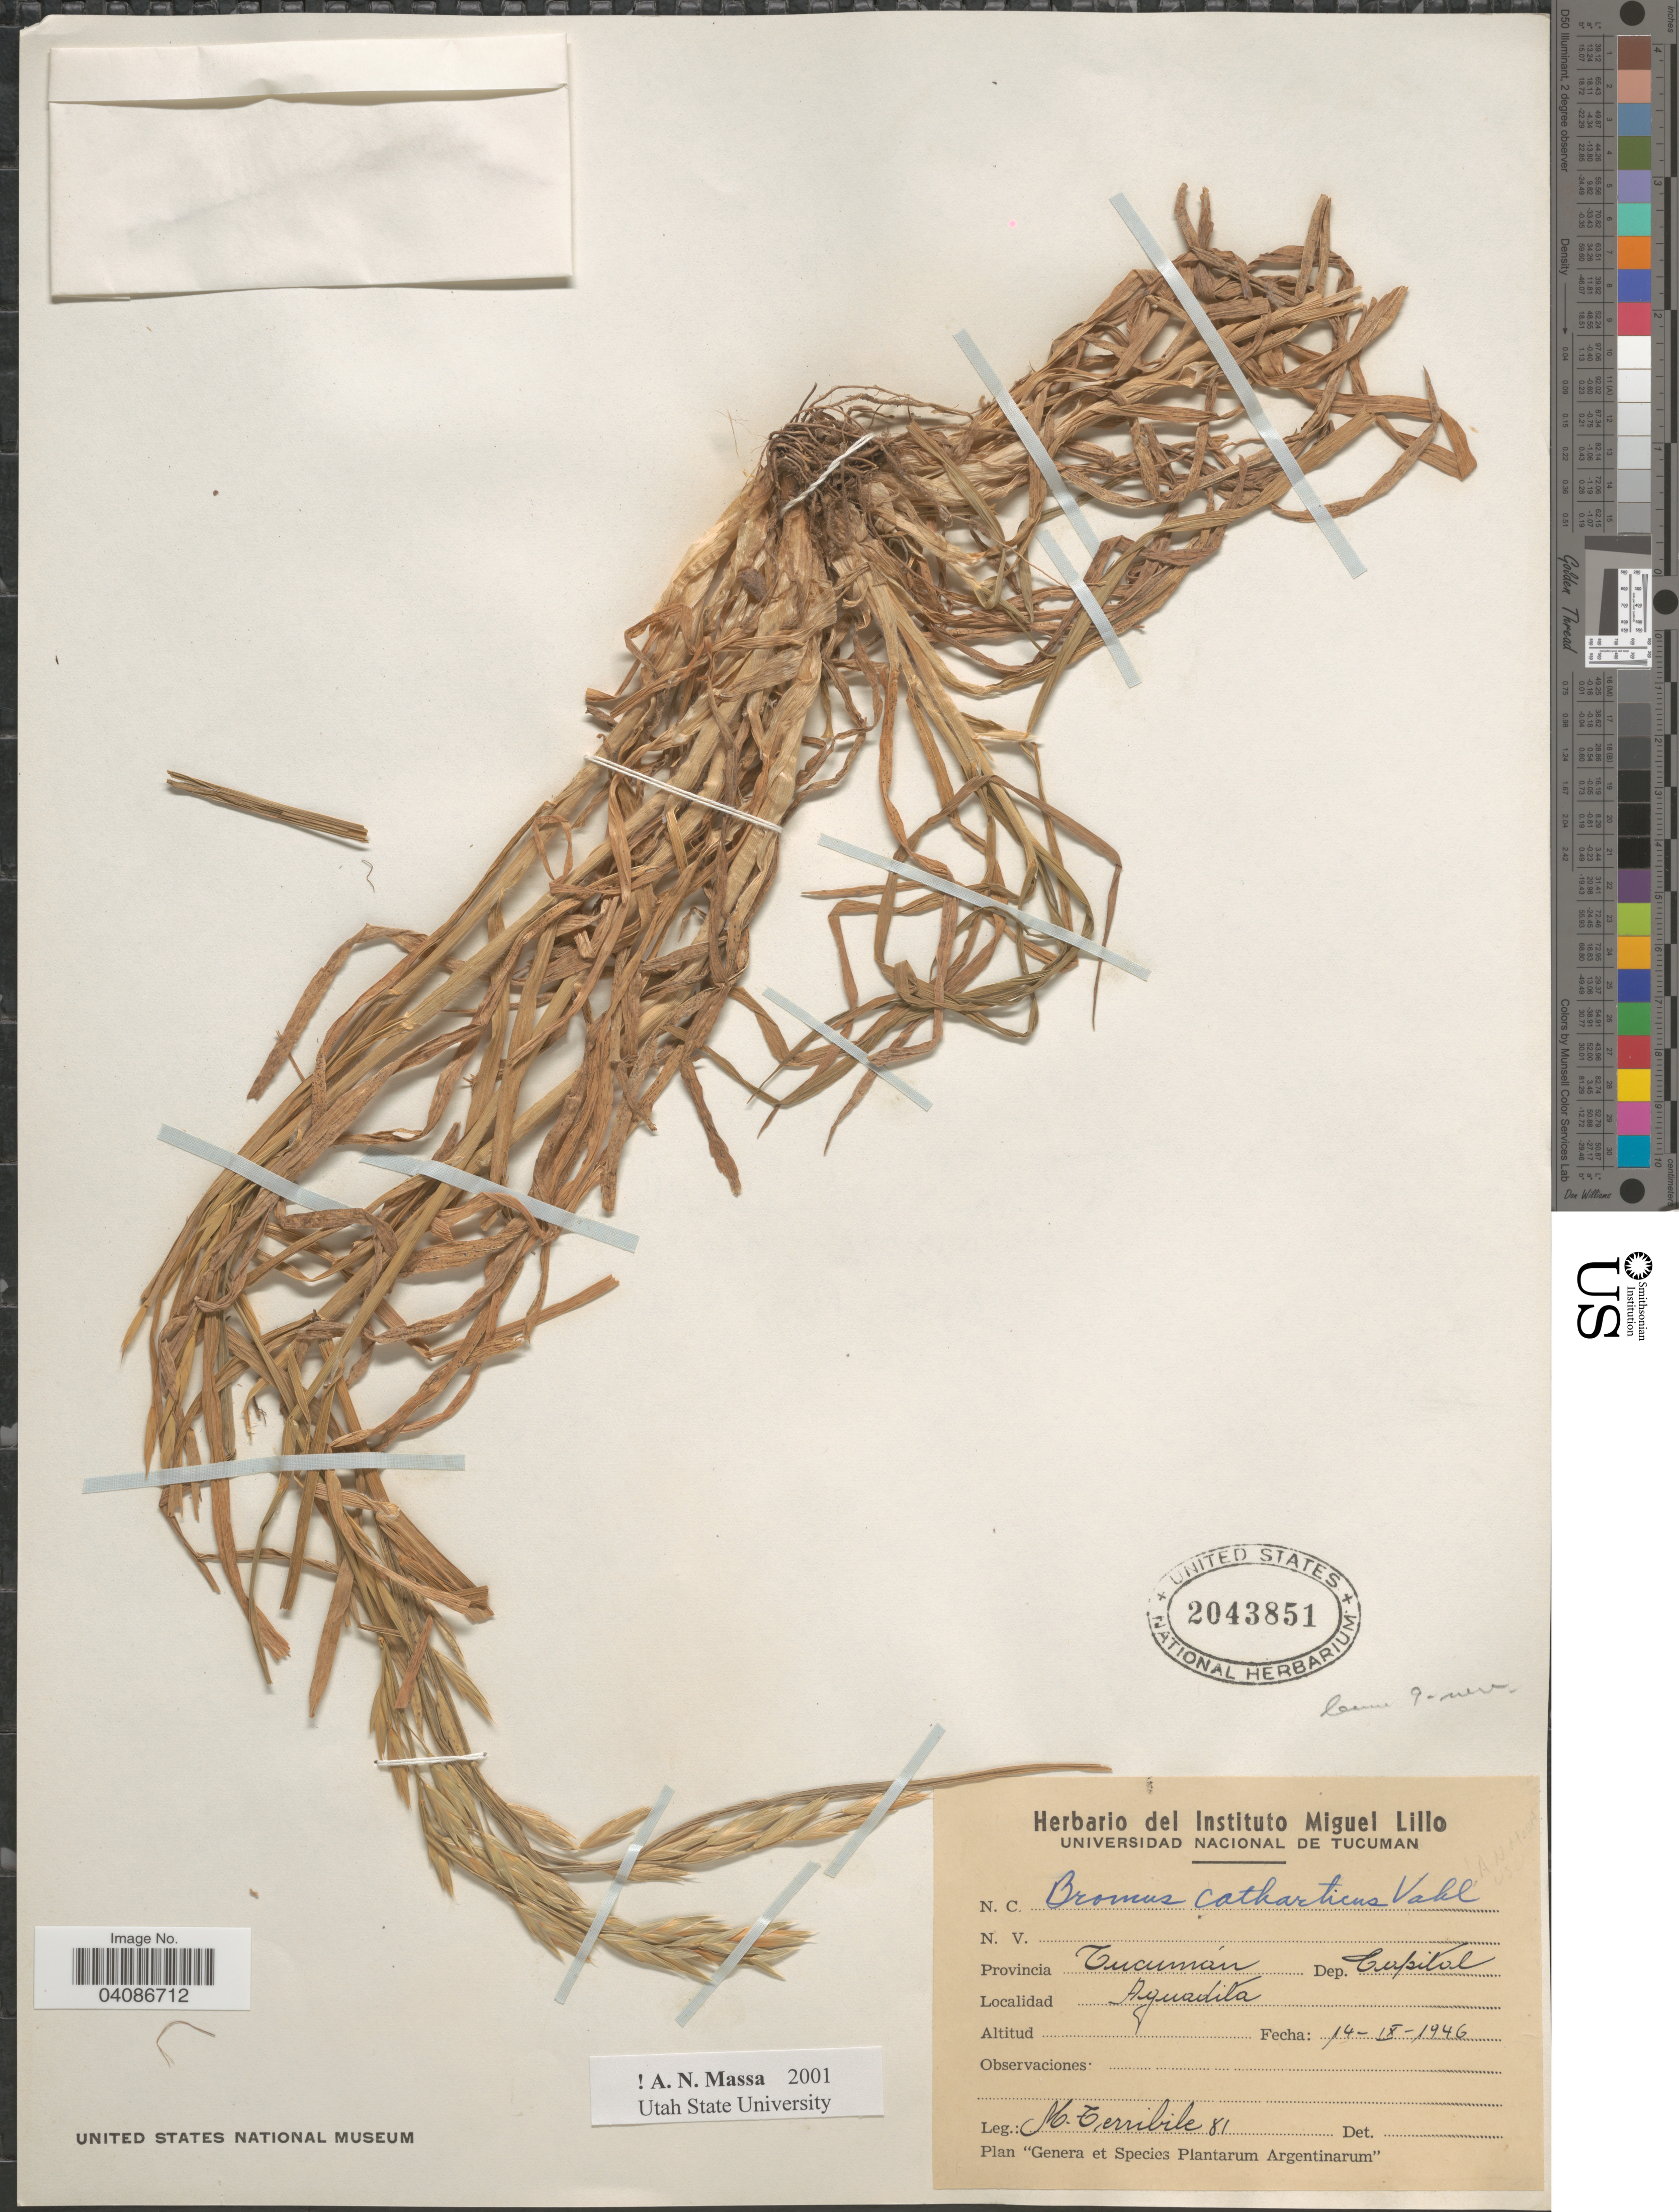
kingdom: Plantae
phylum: Tracheophyta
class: Liliopsida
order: Poales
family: Poaceae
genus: Bromus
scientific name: Bromus catharticus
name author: Vahl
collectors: M. Terribile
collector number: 81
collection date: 1946-09-14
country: Argentina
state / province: Tucuman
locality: Dep. Capital. Aquadila.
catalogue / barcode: US 2043851